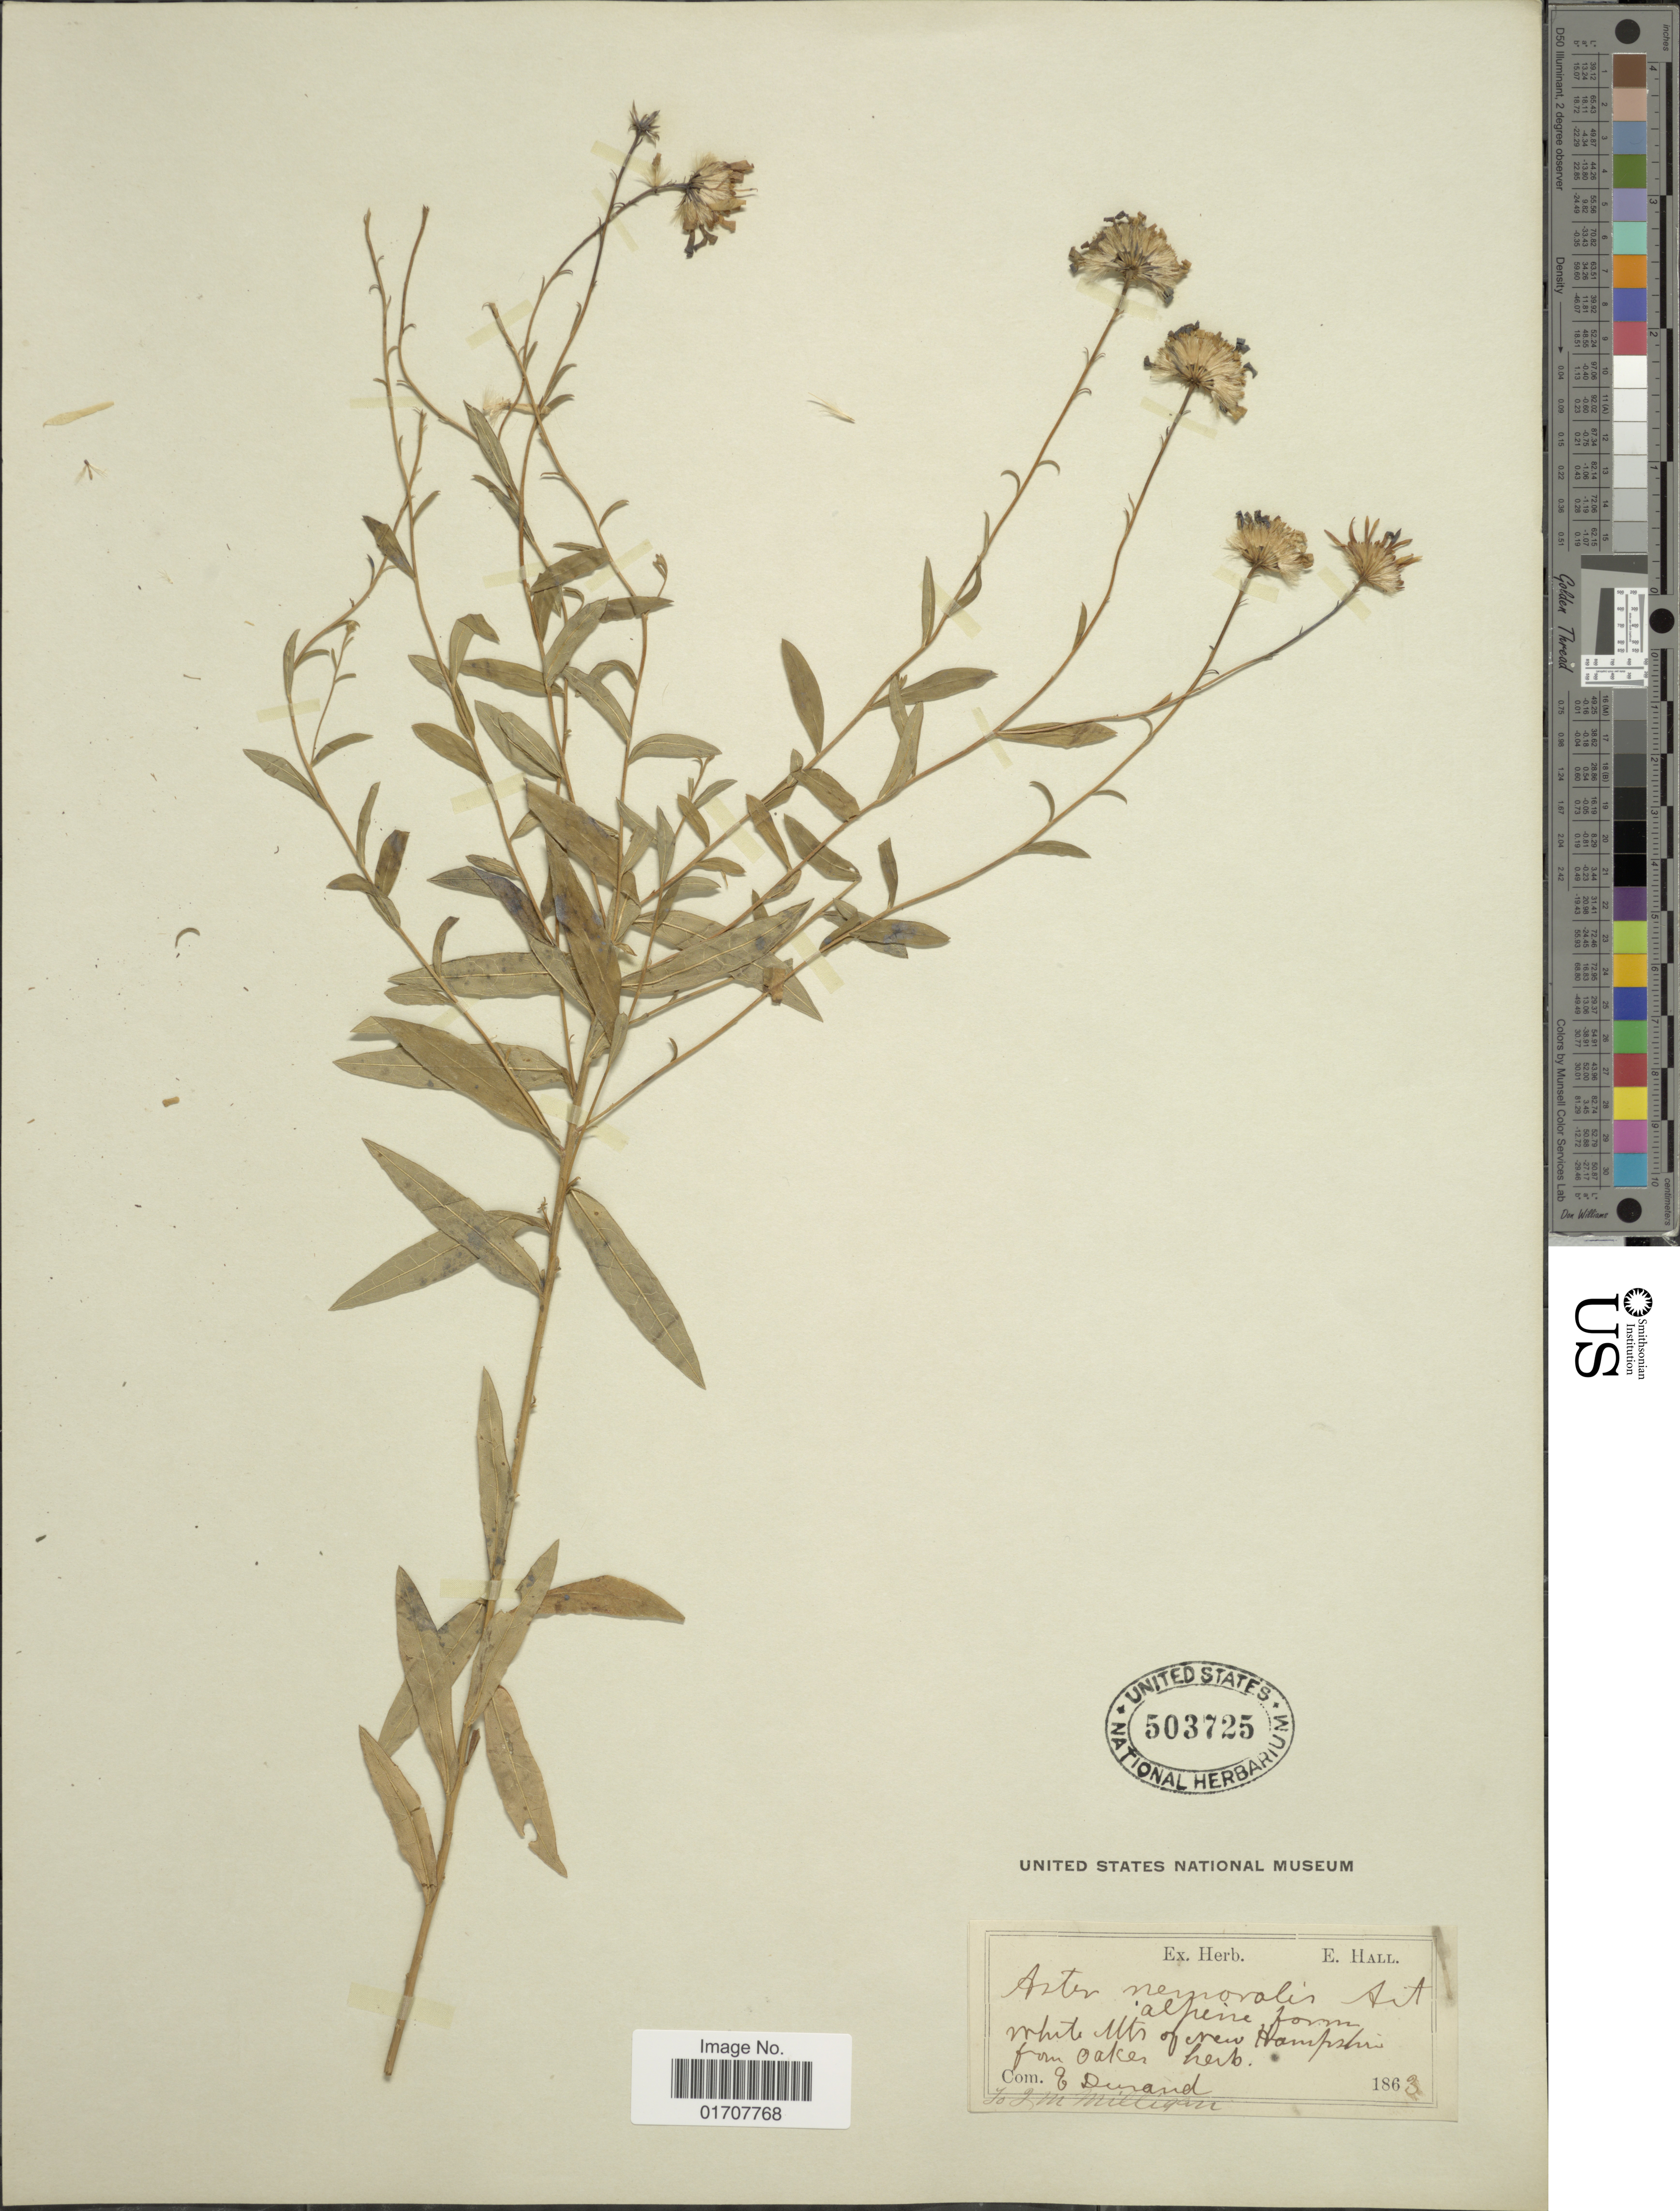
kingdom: Plantae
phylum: Tracheophyta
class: Magnoliopsida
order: Asterales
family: Asteraceae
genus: Oclemena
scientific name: Oclemena x blakei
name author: (Porter) G.L. Nesom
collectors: E. Hall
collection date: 1863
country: United States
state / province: New Hampshire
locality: White Mts of New Hampshire from oaker herb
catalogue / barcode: US 503725